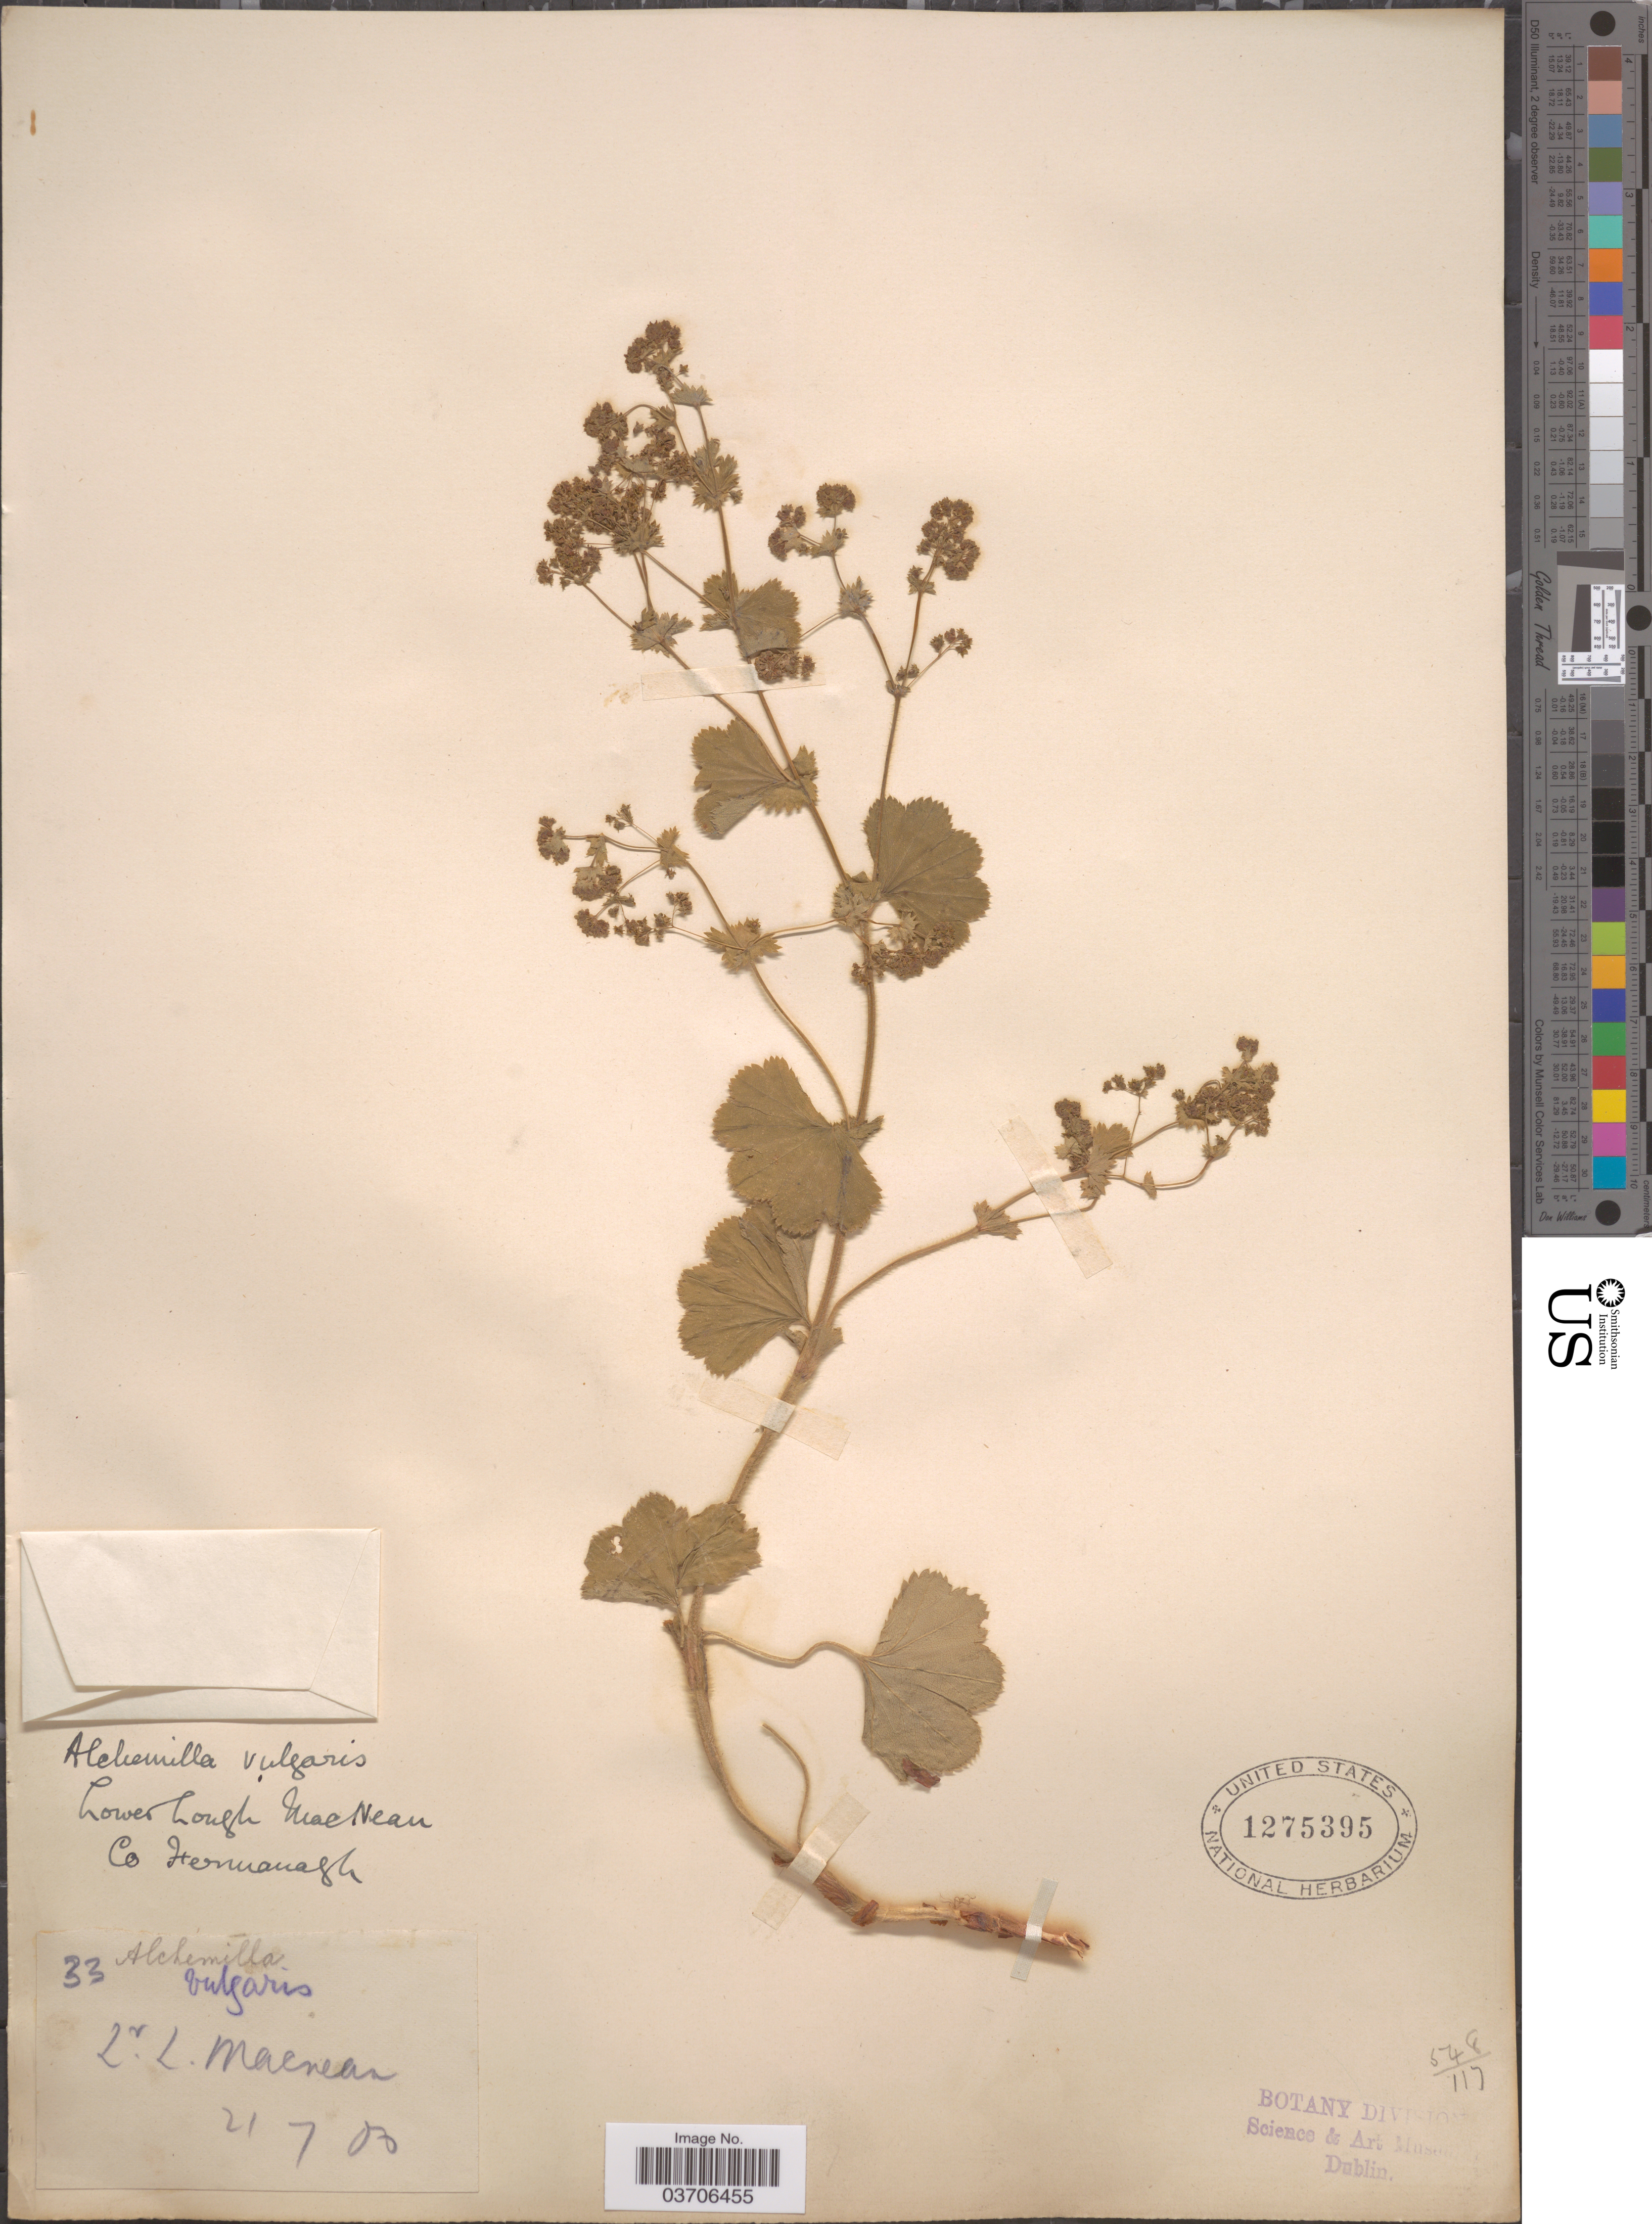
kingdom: Plantae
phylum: Tracheophyta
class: Magnoliopsida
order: Rosales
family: Rosaceae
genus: Alchemilla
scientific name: Alchemilla vulgaris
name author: L.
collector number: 33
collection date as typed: Transcribed d/m/y: 21/7/0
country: United Kingdom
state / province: Northern Ireland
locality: Lower lough MacNean. Co Fermanagh.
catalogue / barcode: US 1275395